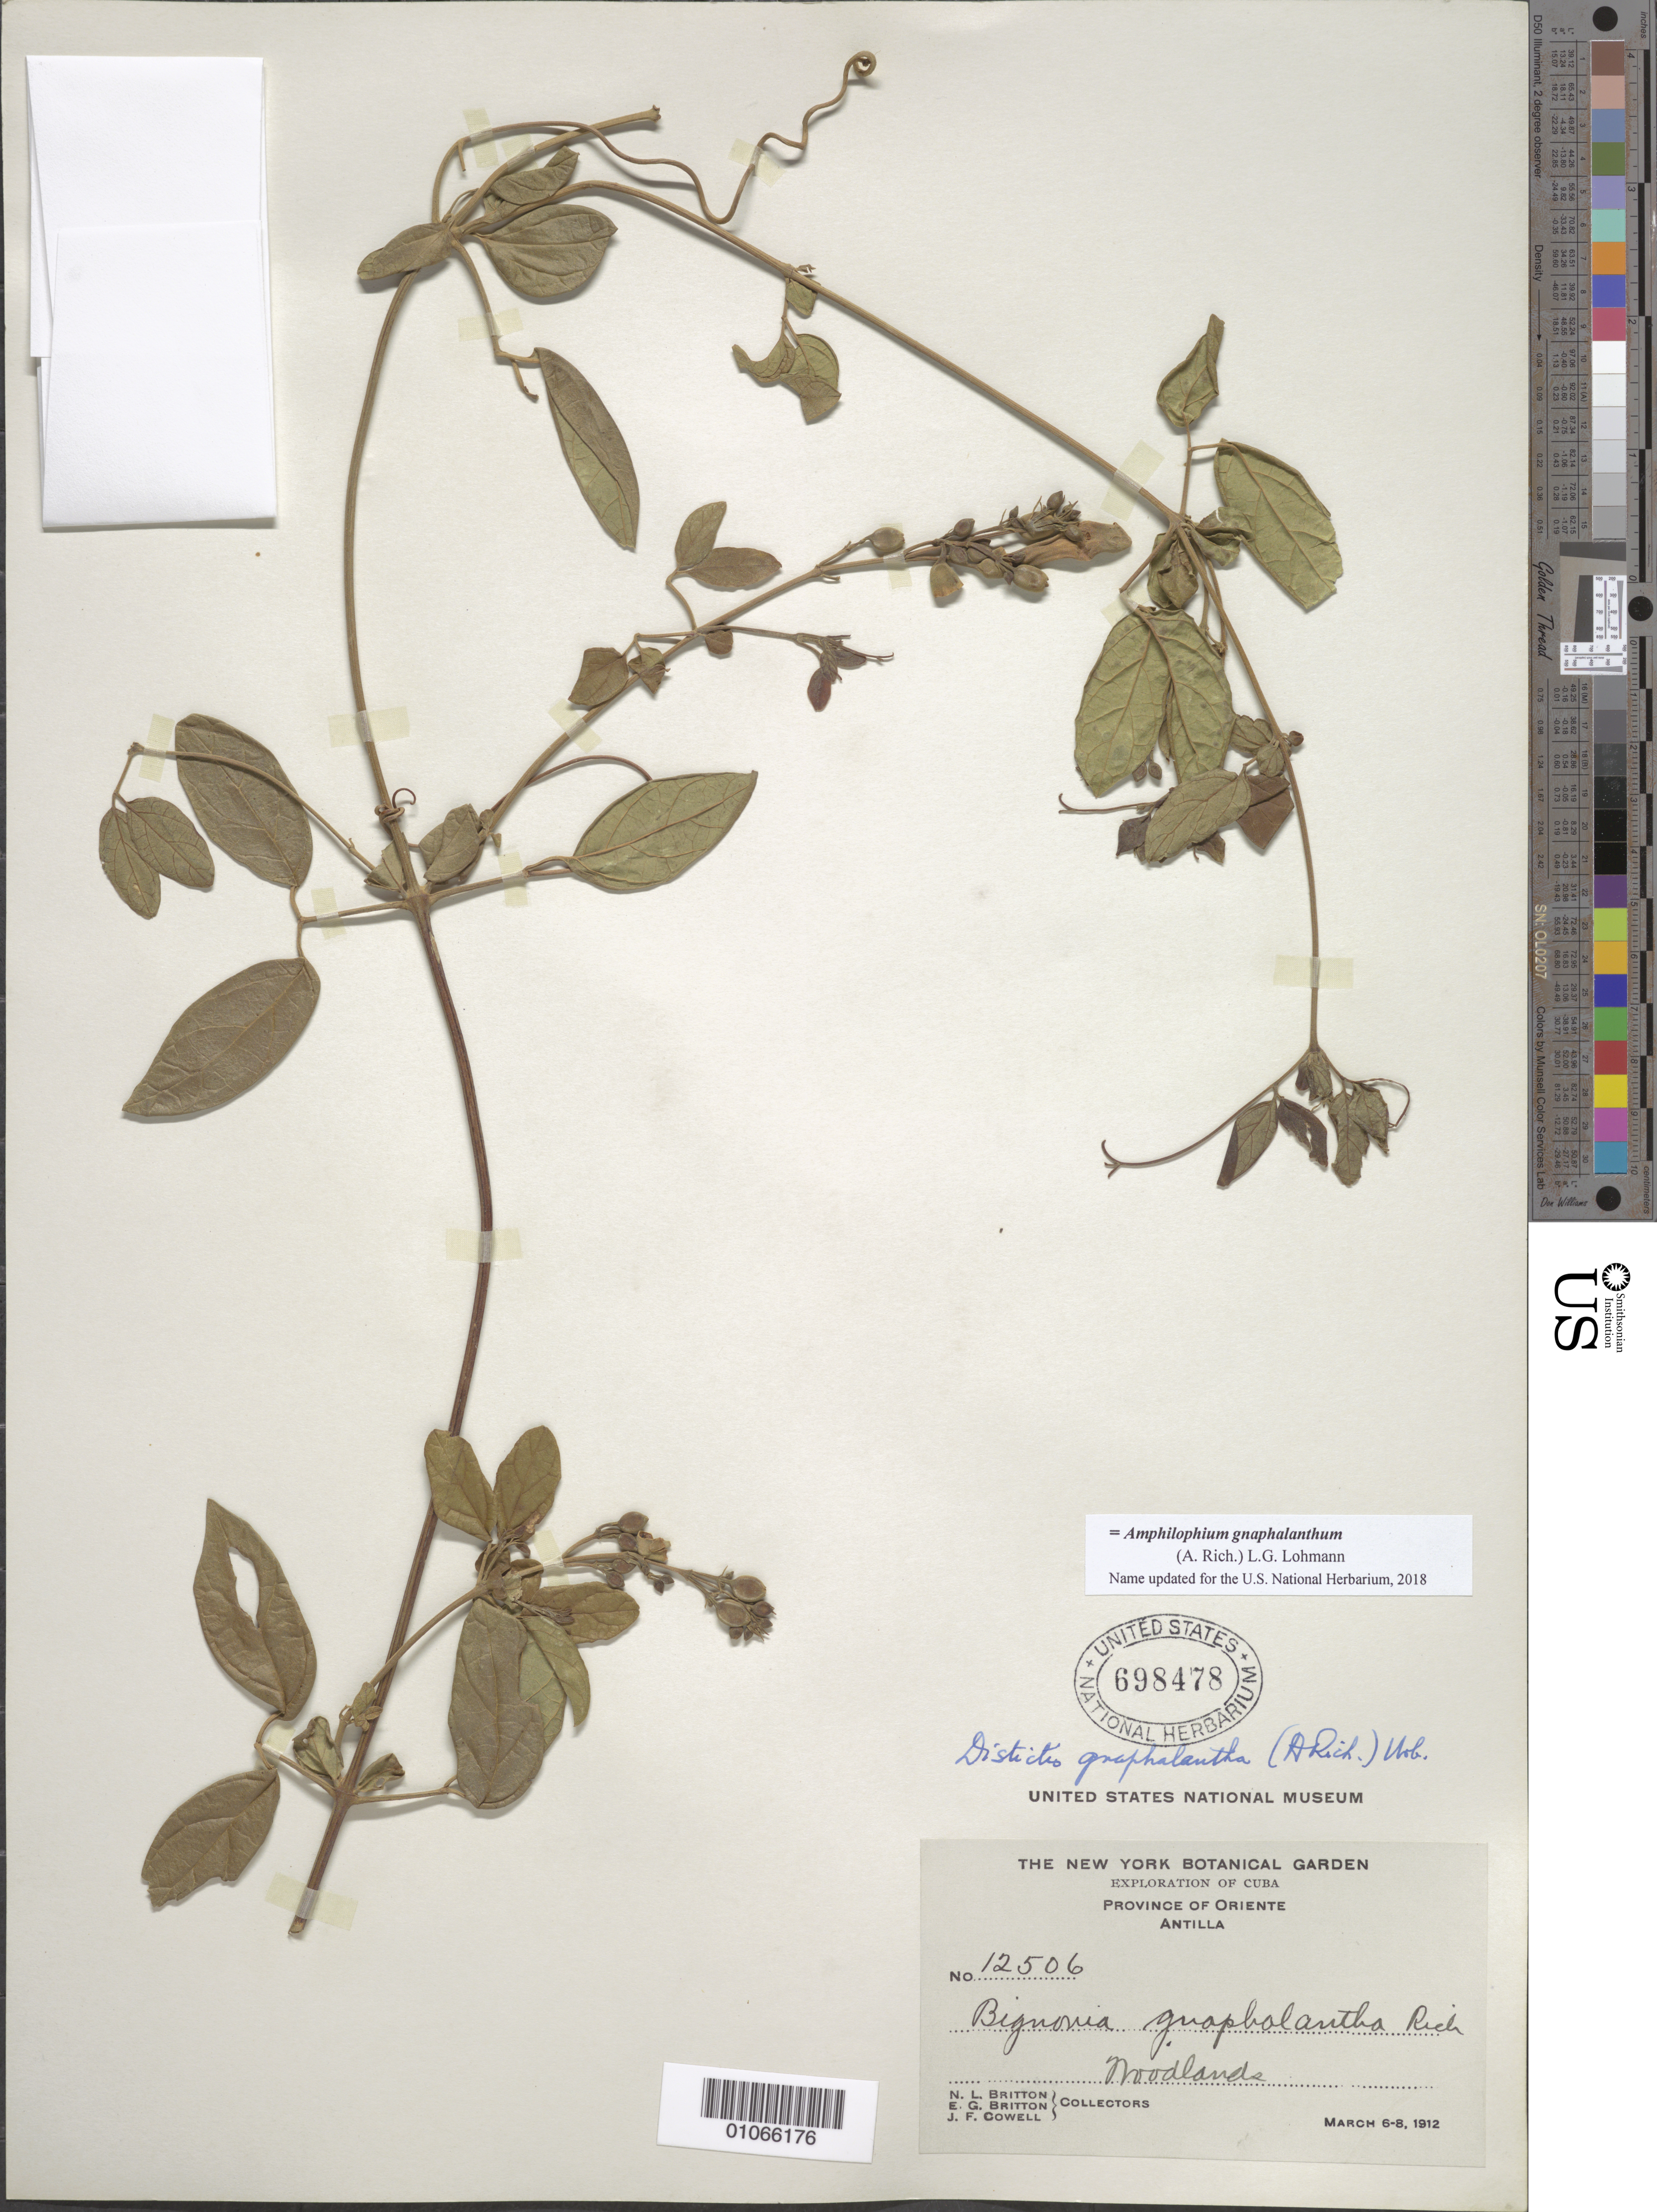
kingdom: Plantae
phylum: Tracheophyta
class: Magnoliopsida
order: Lamiales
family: Bignoniaceae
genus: Amphilophium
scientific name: Amphilophium gnaphalanthum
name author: (A. Rich.) L.G. Lohmann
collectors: N. Britton, E. G. Britton & J. F. Cowell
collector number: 12506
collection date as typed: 06 Mar 1912 to 08 Mar 1912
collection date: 1912-03-06/1912-03-08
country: Cuba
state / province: Oriente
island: Cuba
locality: Antilla Woodlands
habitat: Woodlands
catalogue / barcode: US 698478